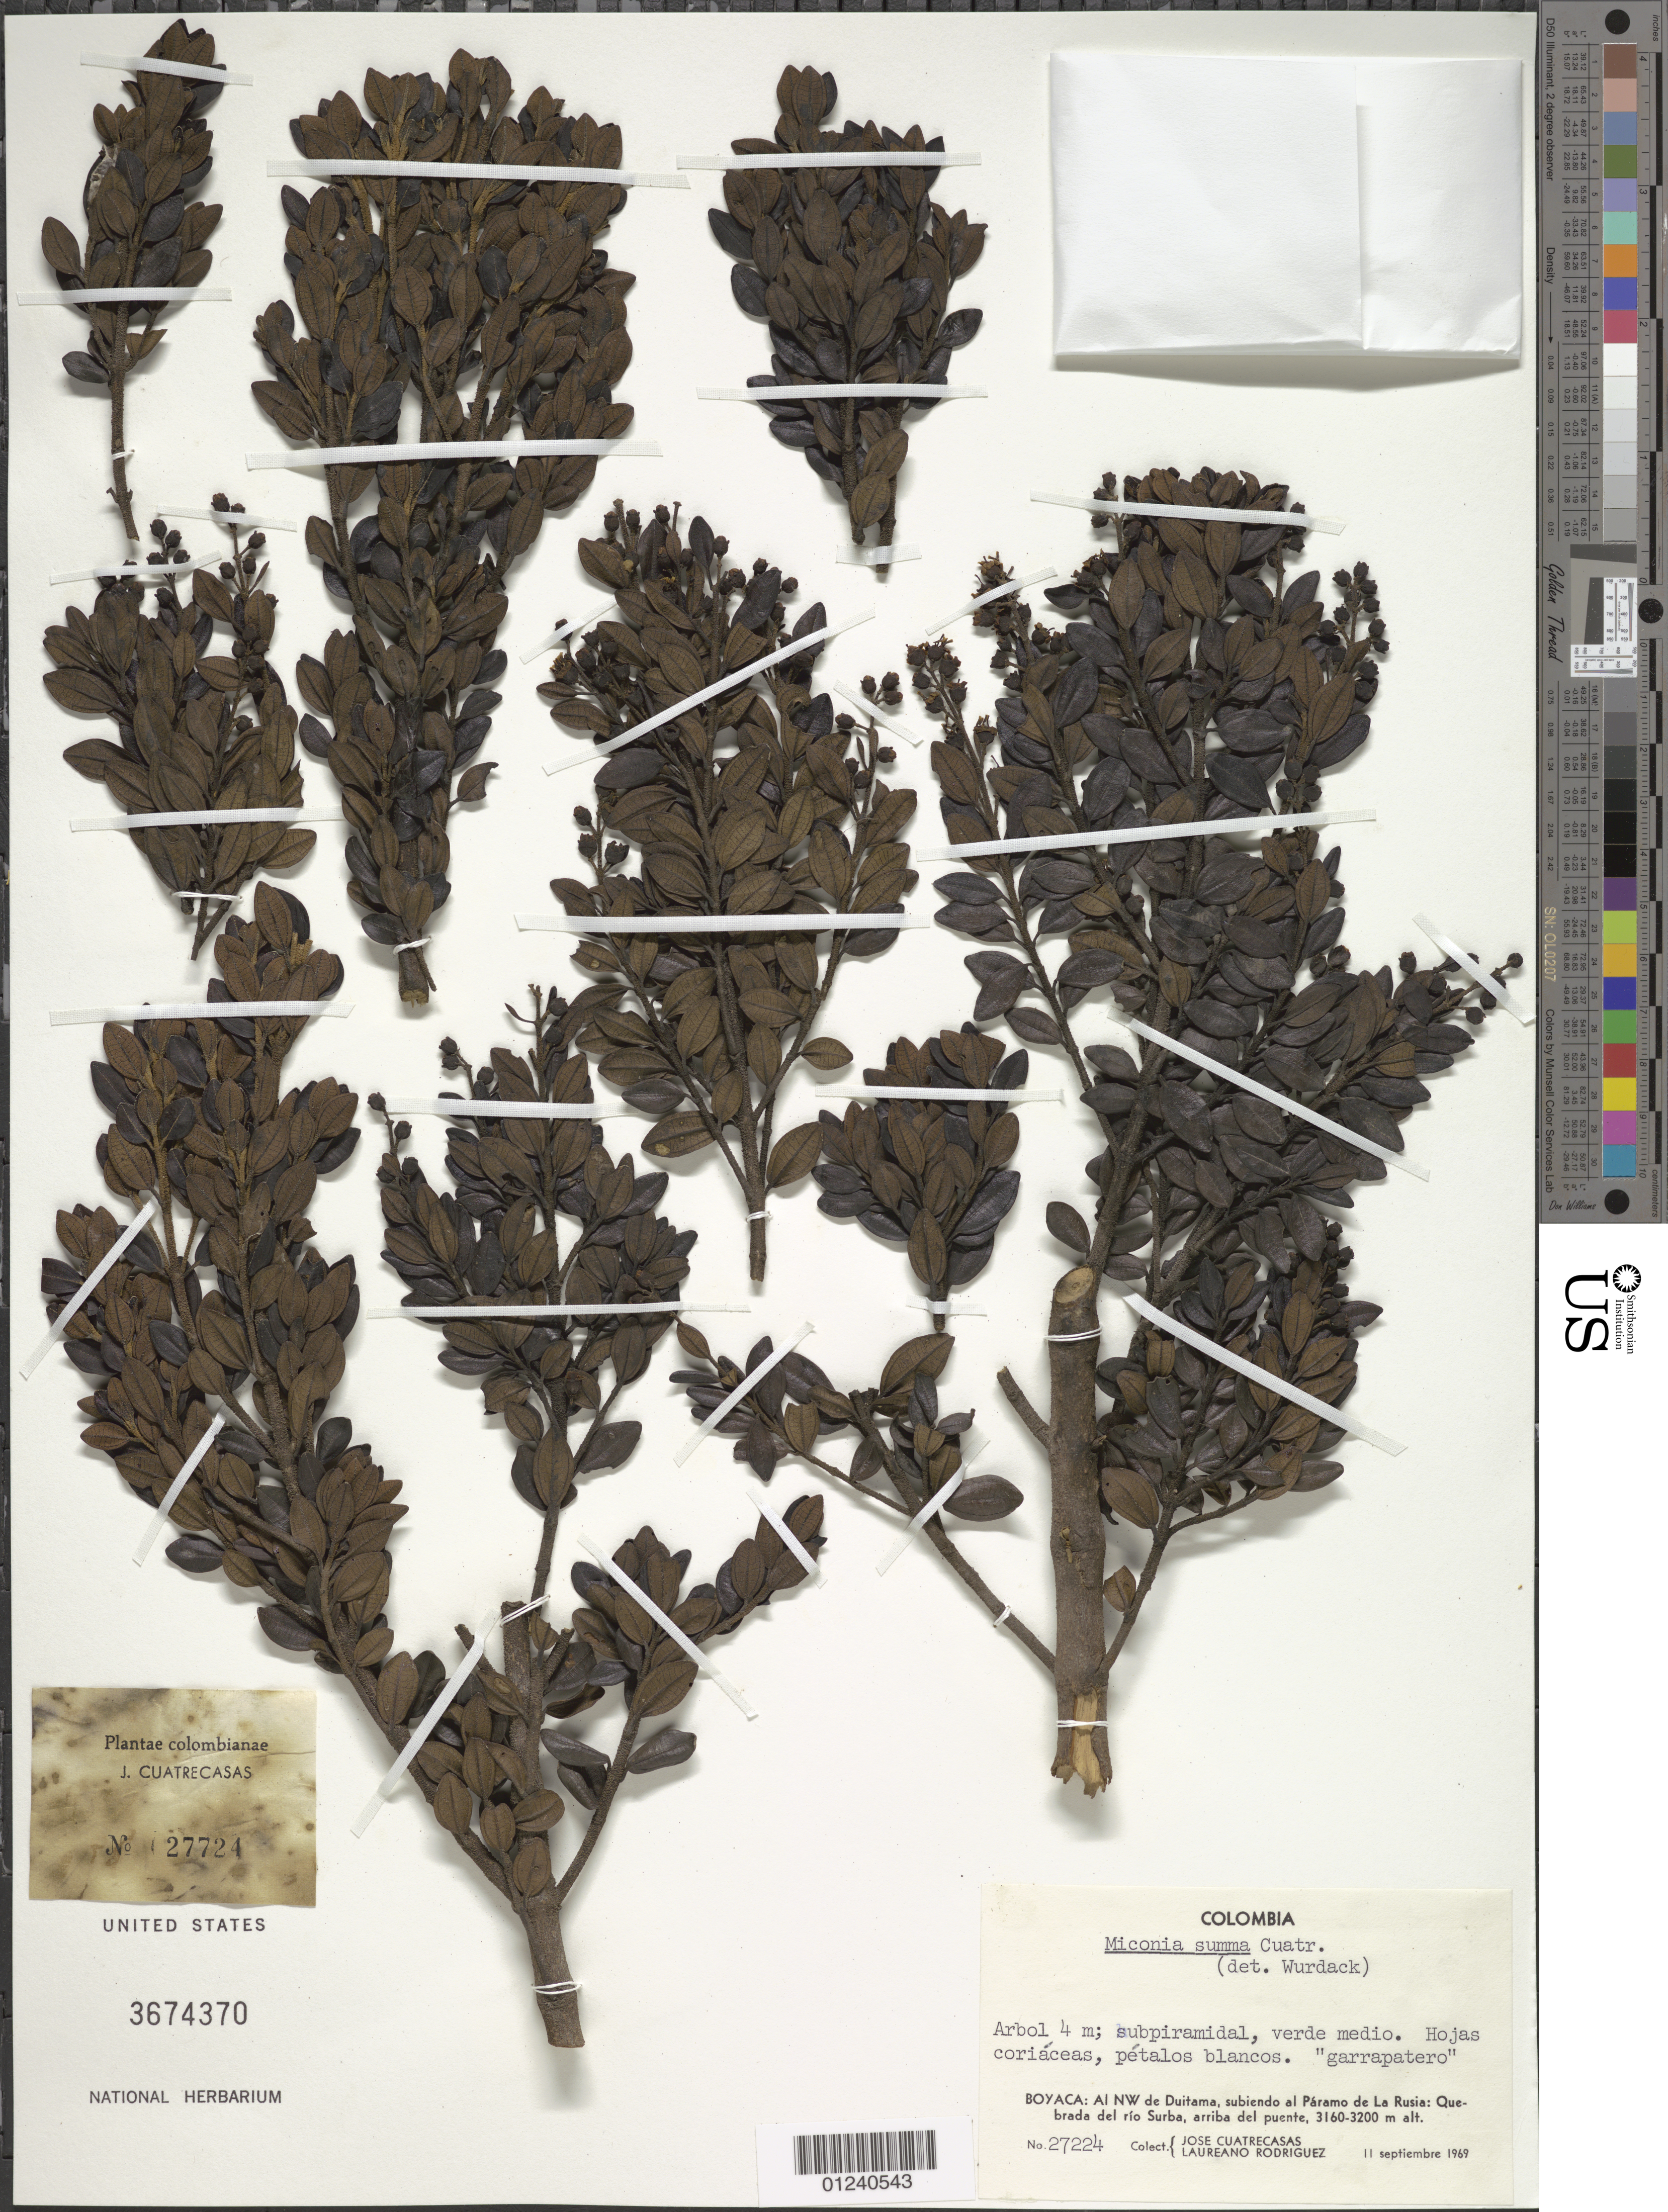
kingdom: Plantae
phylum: Tracheophyta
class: Magnoliopsida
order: Myrtales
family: Melastomataceae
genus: Miconia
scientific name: Miconia summa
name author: Cuatrec.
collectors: J. Cuatrecasas & L. Rodriguez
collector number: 27224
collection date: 1969-09-11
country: Colombia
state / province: Boyacá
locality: Al NW de Duitama, subiendo al Páramo de la Rusia: Quebrada del río Surba, arriba del puente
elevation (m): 3160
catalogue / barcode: US 3674370